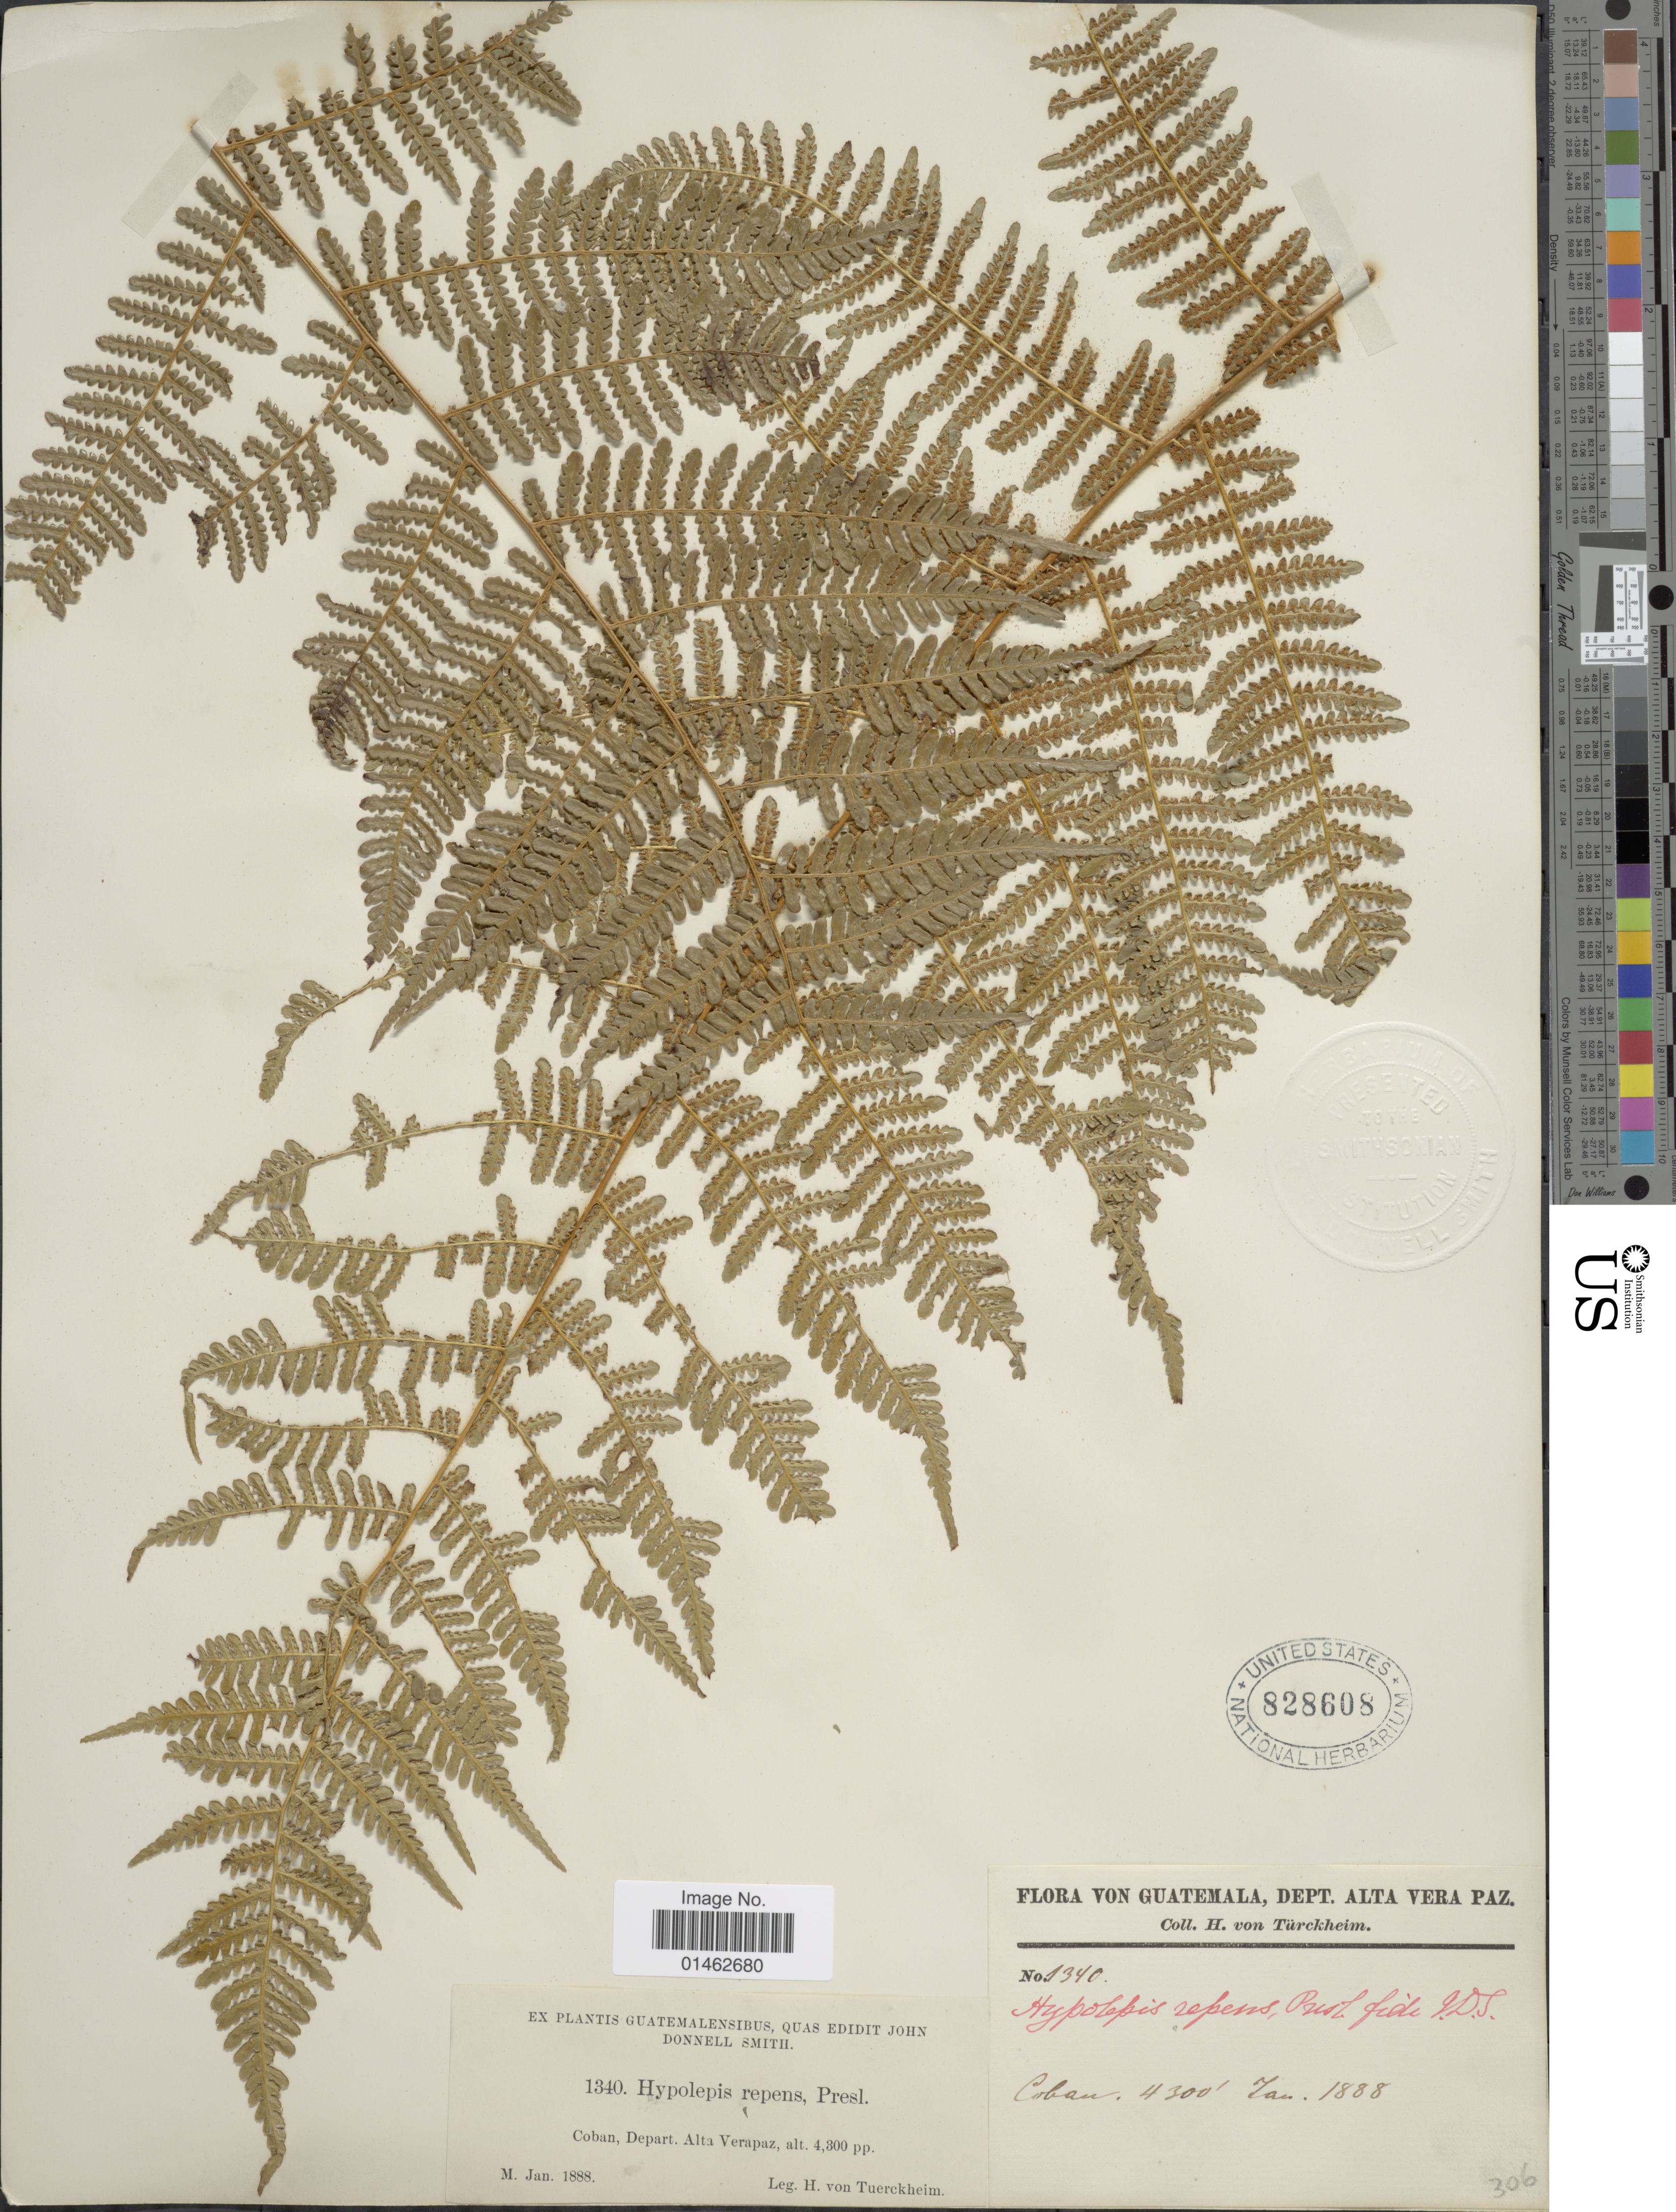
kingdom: Plantae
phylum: Tracheophyta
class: Polypodiopsida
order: Polypodiales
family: Dennstaedtiaceae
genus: Hypolepis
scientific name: Hypolepis repens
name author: (L.) C. Presl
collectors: H. von Türckheim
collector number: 1340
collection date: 1888-01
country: Guatemala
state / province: Alta Verapaz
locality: Coban, Depart Alta Verapaz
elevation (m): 1311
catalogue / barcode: US 828608